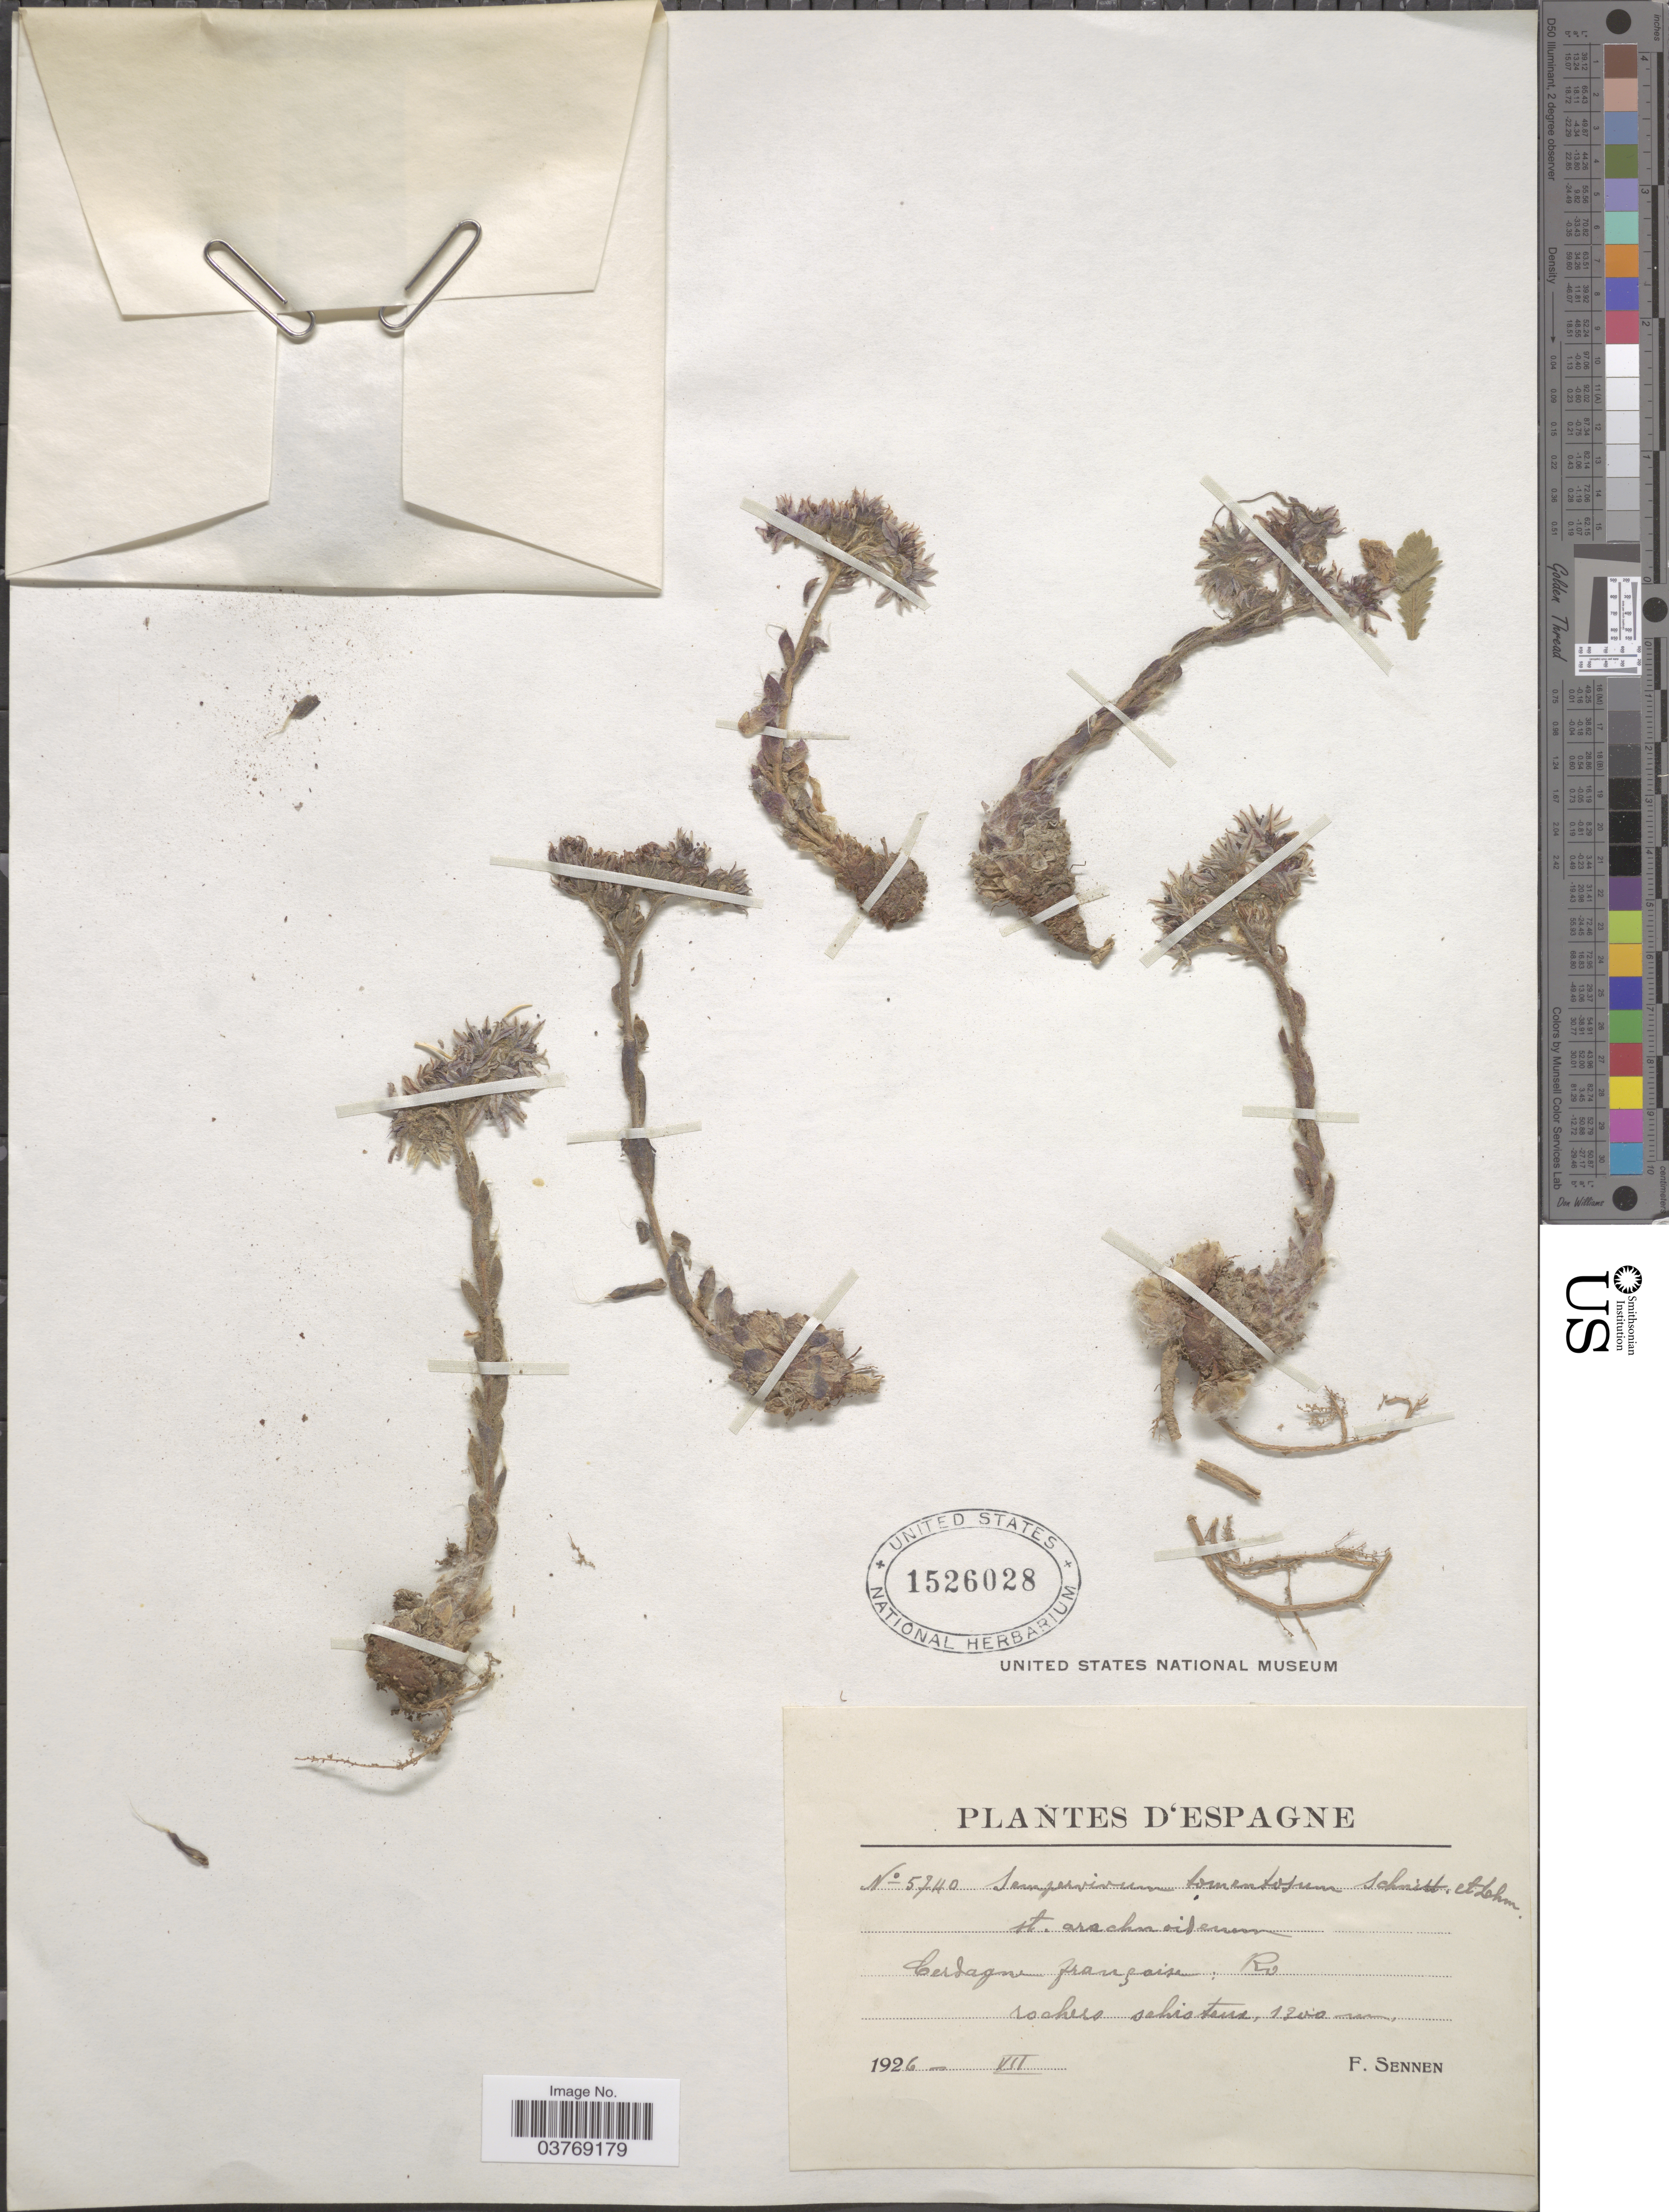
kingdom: Plantae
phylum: Tracheophyta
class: Magnoliopsida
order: Saxifragales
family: Crassulaceae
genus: Sempervivum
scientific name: Sempervivum tomentosum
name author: C.B.Lehm. & Schnittsp.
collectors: E. Sennen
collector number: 5740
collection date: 1926-07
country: Spain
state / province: Islas Baleares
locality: D' Espagne. Cerdagne française: Ro. rochers schisteux.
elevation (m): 1200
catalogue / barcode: US 1526028